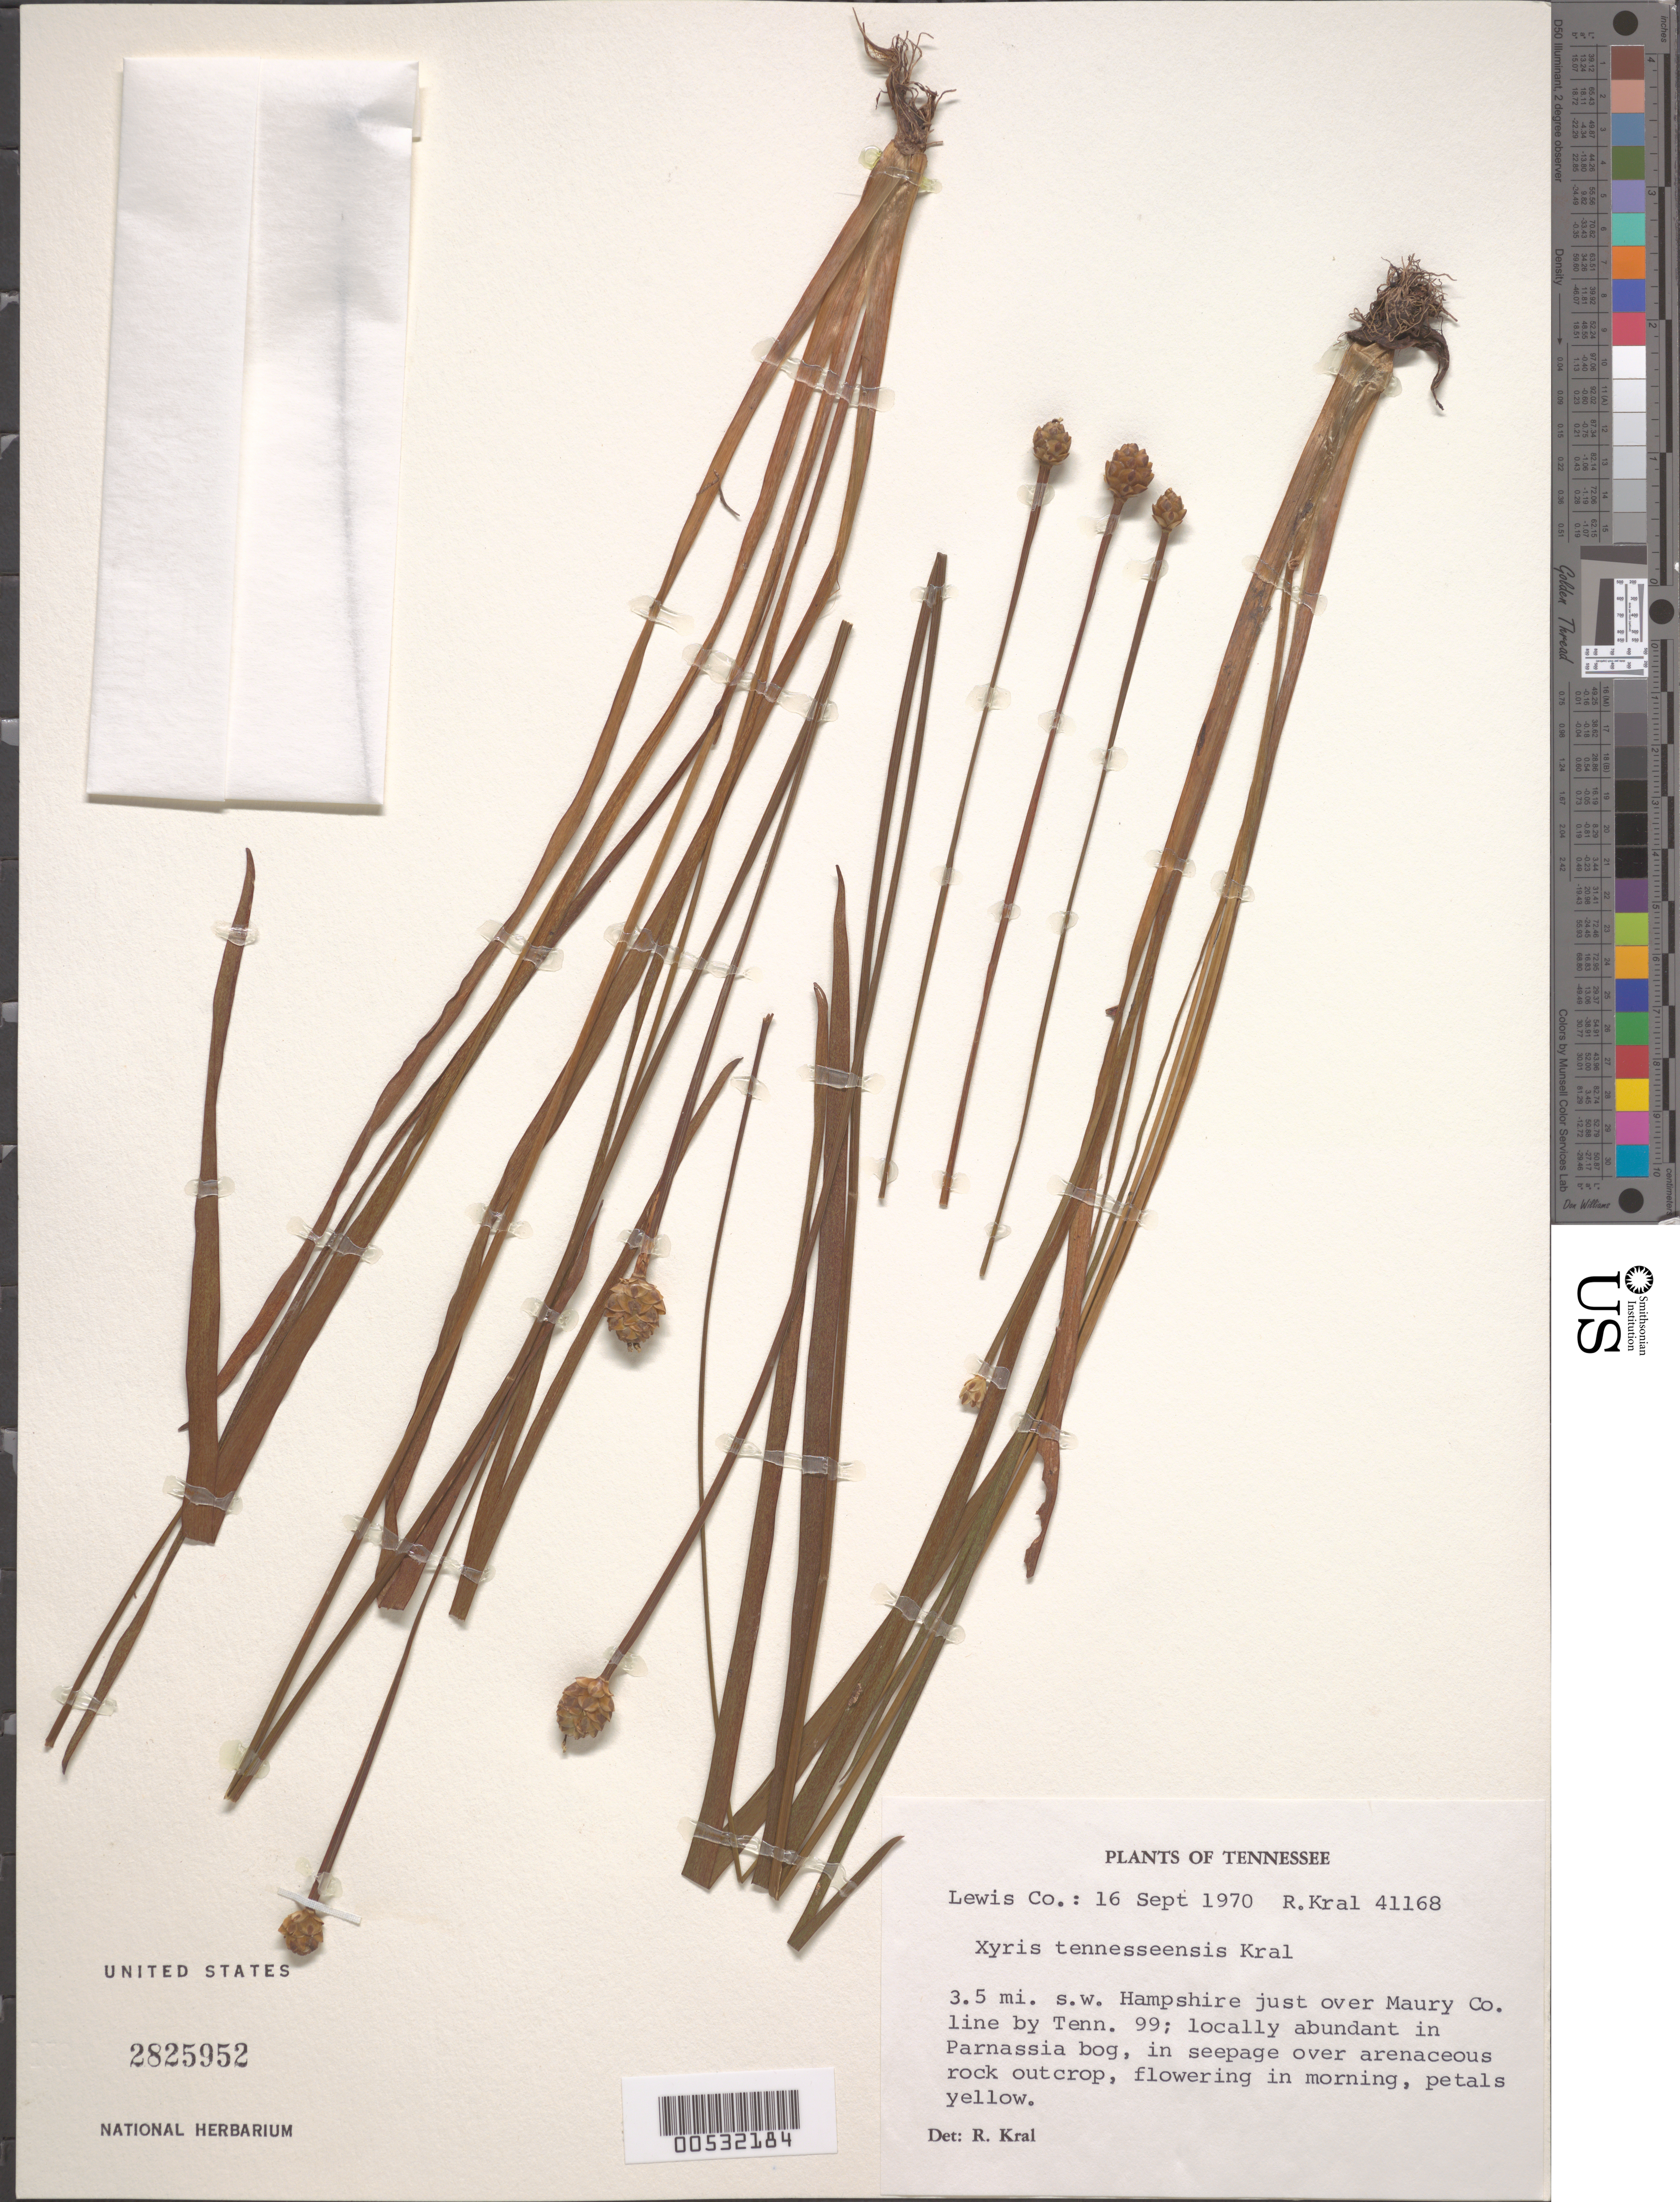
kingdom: Plantae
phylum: Tracheophyta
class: Liliopsida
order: Poales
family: Xyridaceae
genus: Xyris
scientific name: Xyris tennesseensis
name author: Kral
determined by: Kral, Robert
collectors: R. Kral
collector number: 41168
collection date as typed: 16 Sep 1970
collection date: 1970-09-16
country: United States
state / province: Tennessee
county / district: Lewis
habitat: Locally abundant in Parnassia bog, in seepage over arenaceous rock outcrop.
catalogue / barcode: US 2825952